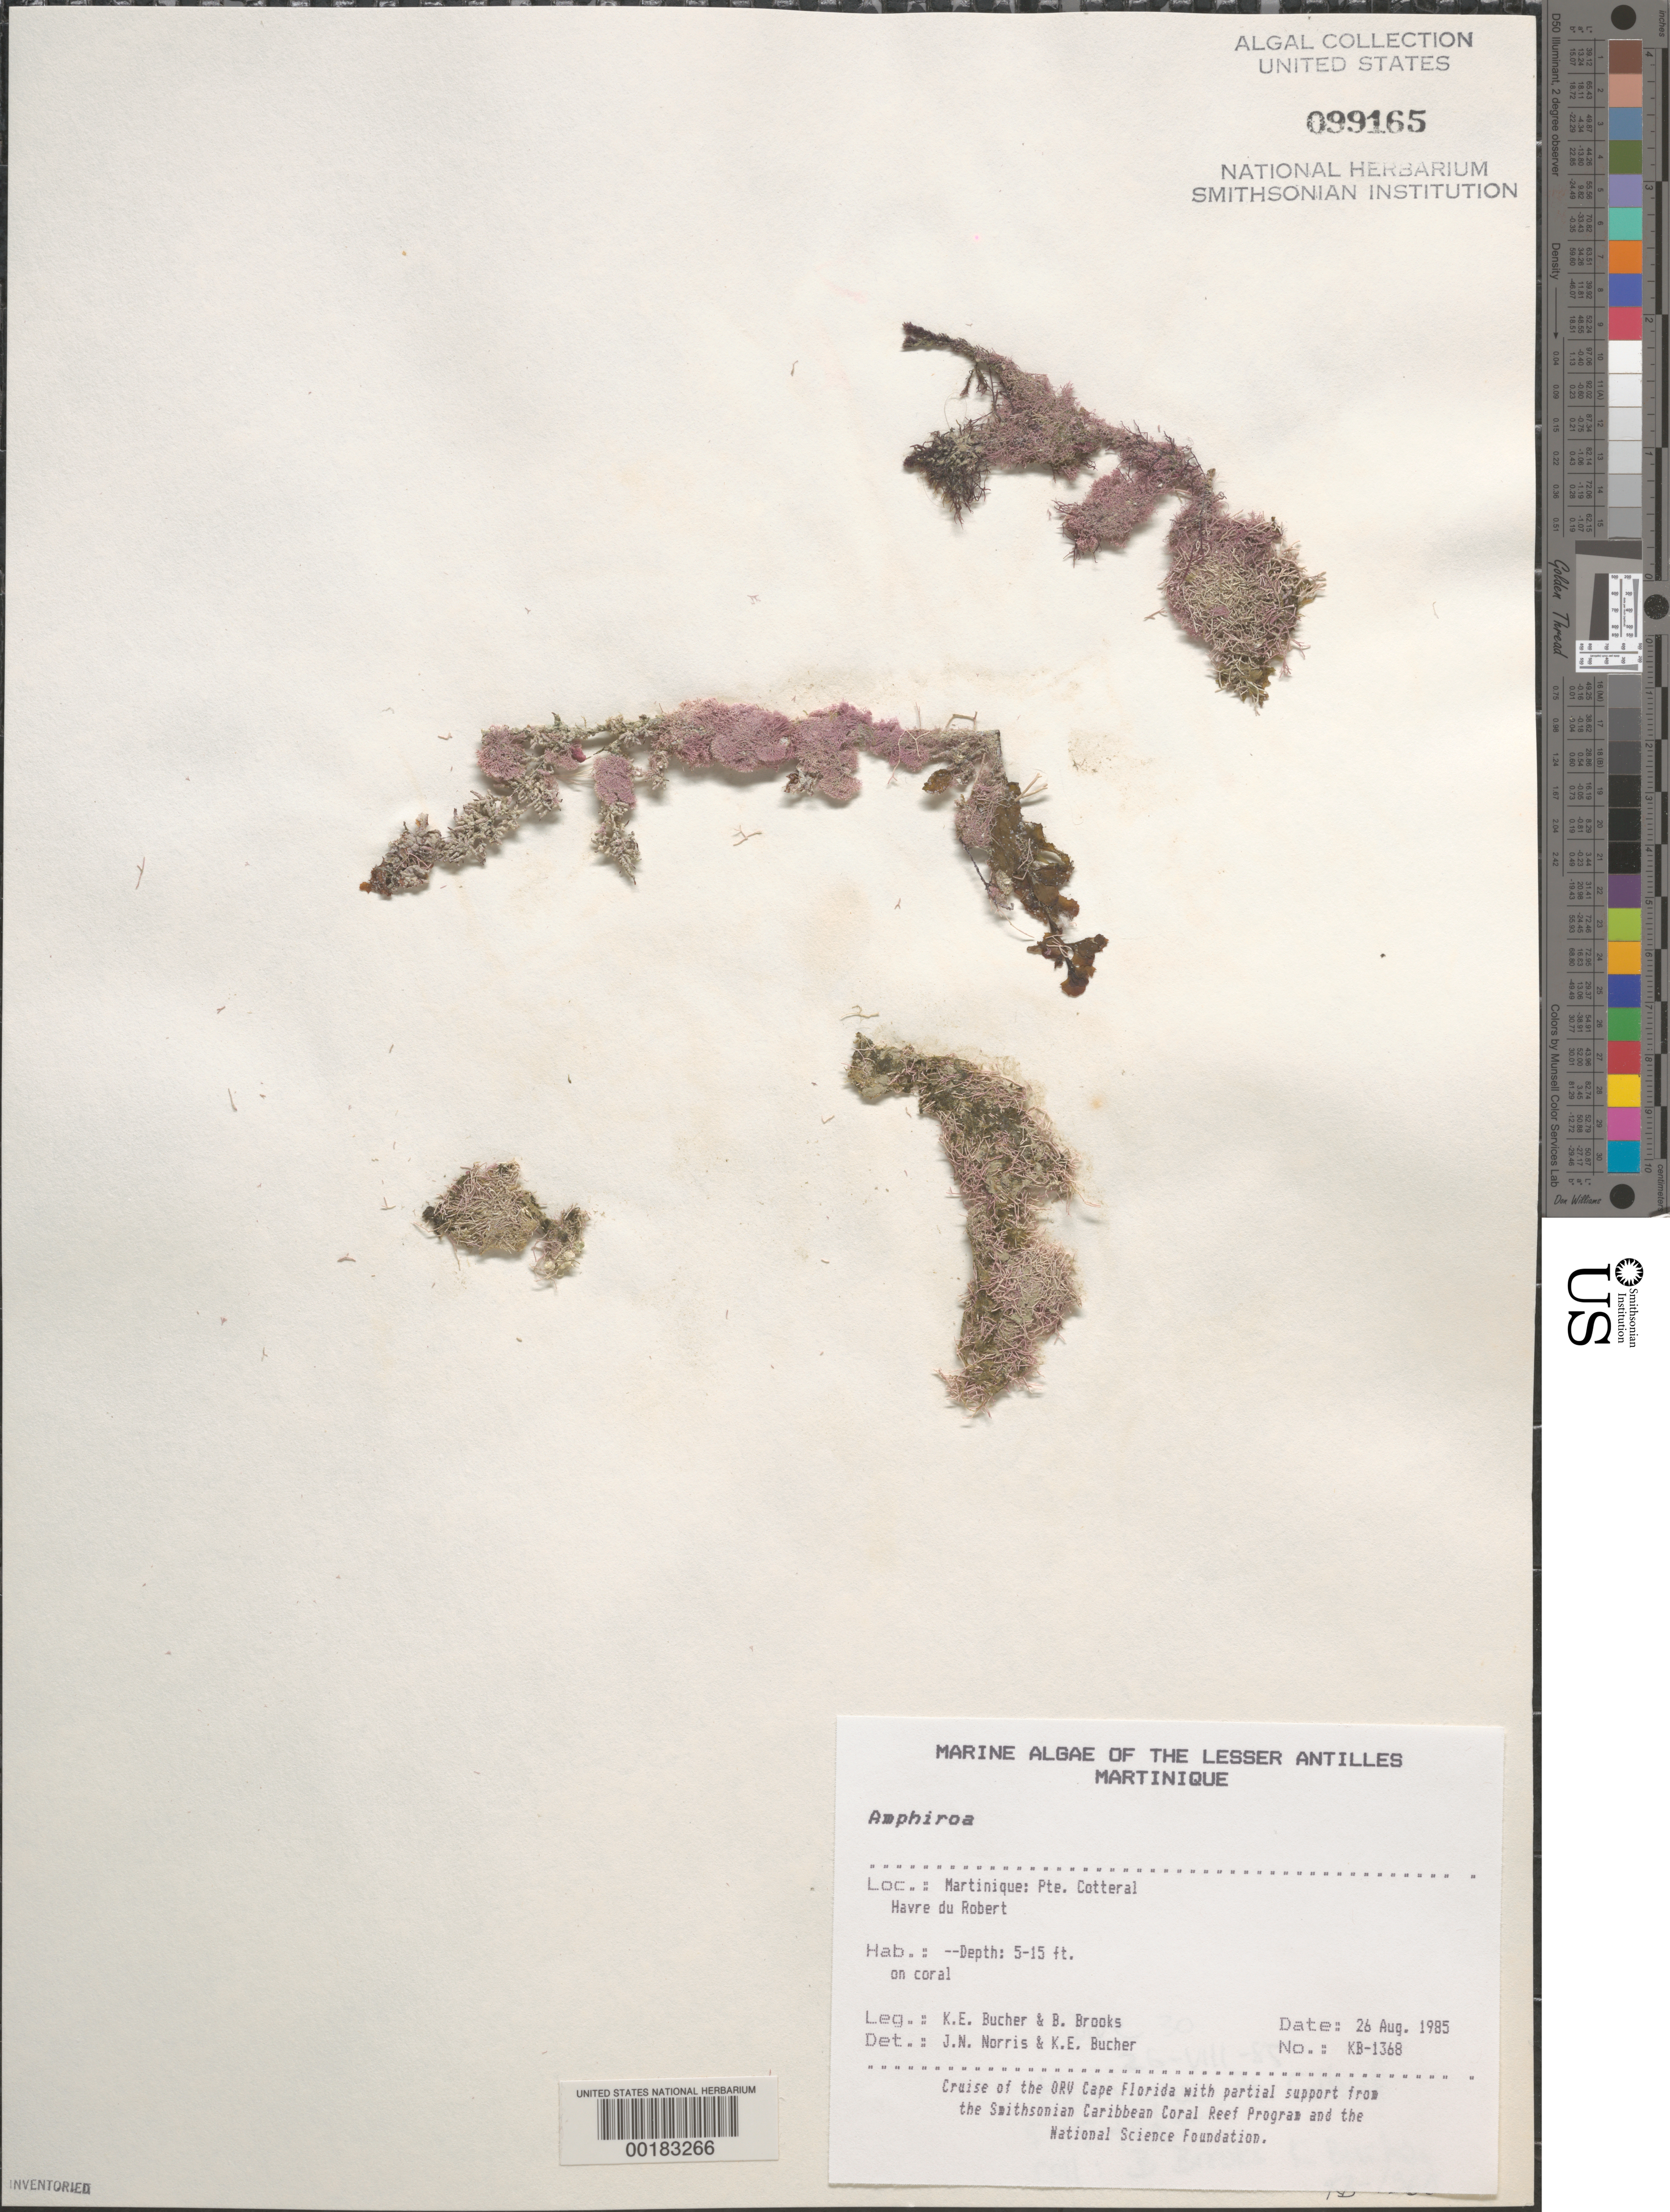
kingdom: Plantae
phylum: Rhodophyta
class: Florideophyceae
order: Corallinales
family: Lithophyllaceae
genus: Amphiroa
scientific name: Amphiroa sp.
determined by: Norris, J. N.; Bucher, K. E.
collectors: K. E. Bucher & B. Brooks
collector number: Kb-1368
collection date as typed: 26 Aug 1985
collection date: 1985-08-26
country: Martinique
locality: Pointe Cotteral, Havre du Robert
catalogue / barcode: US 99165